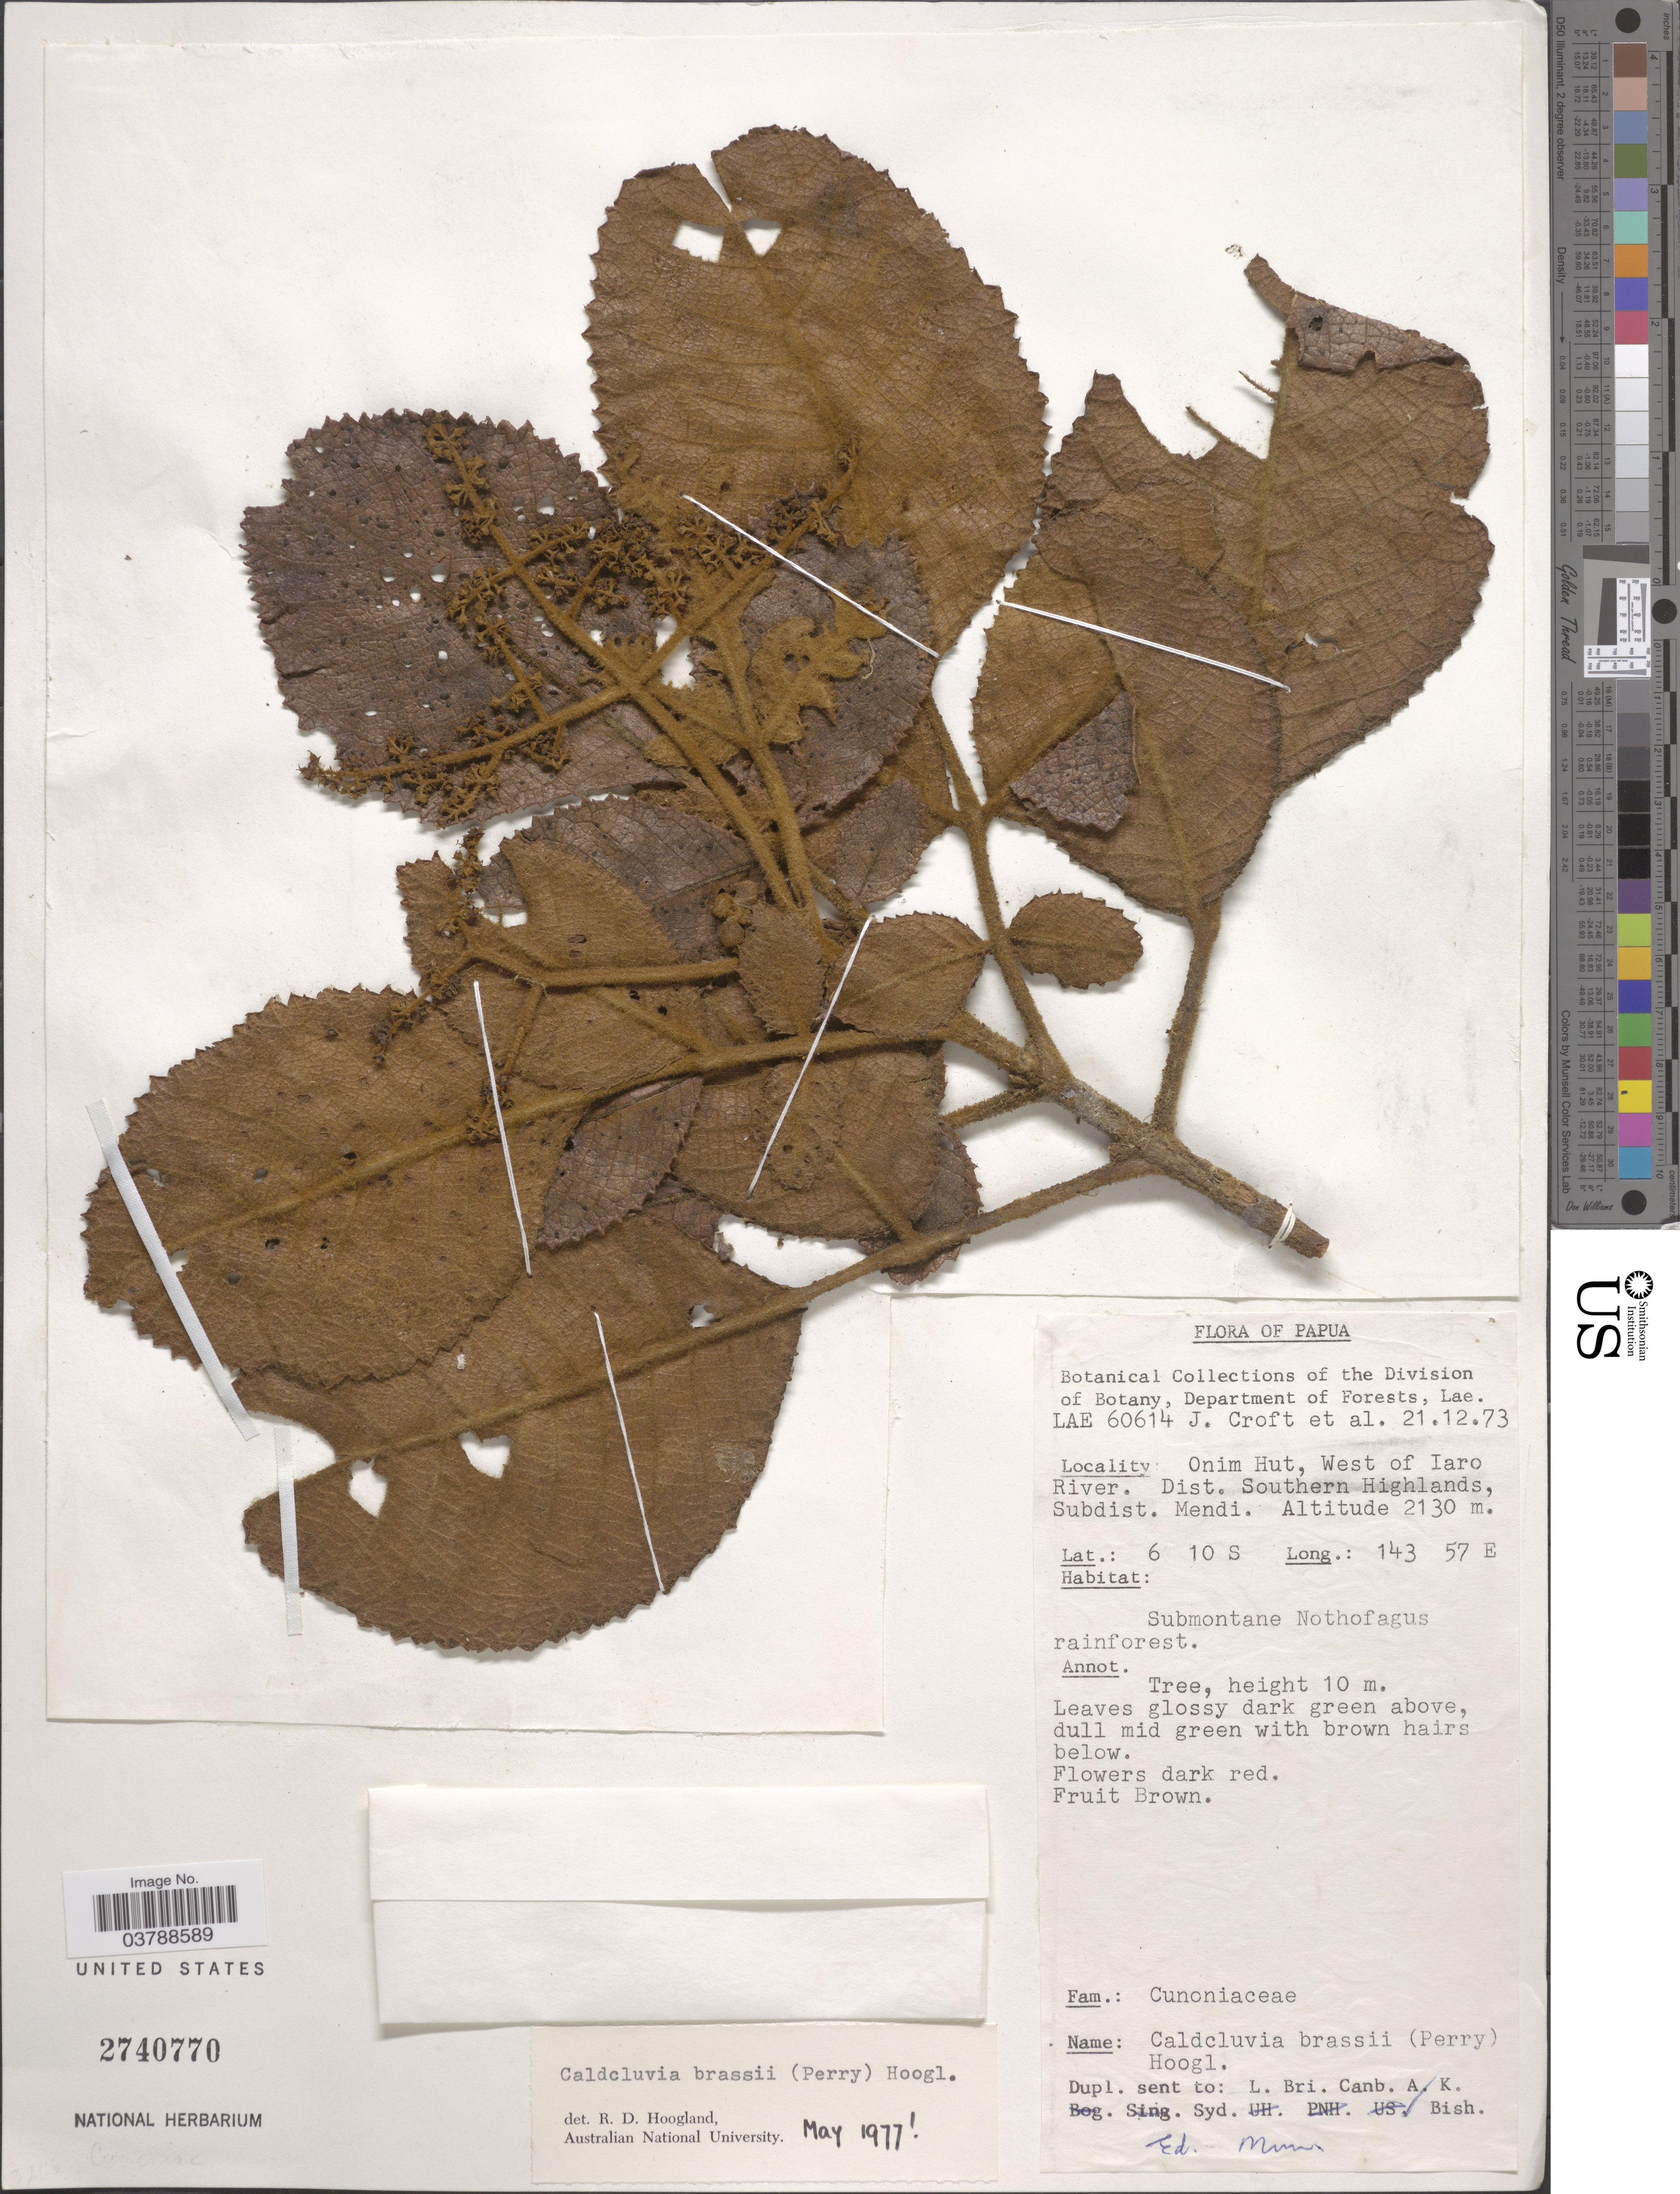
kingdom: Plantae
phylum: Tracheophyta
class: Magnoliopsida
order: Oxalidales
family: Cunoniaceae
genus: Caldcluvia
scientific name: Caldcluvia brassii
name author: (L.M. Perry) Hoogland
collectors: J. Croft & et al.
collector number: LAE60614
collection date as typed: Transcribed d/m/y: 21/12/73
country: Papua New Guinea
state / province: Southern Highlands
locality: Papua. Onim Hut, West of Iaro River. Dist. Southern Highlands, Subdist. Mendi.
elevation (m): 2130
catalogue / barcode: US 2740770